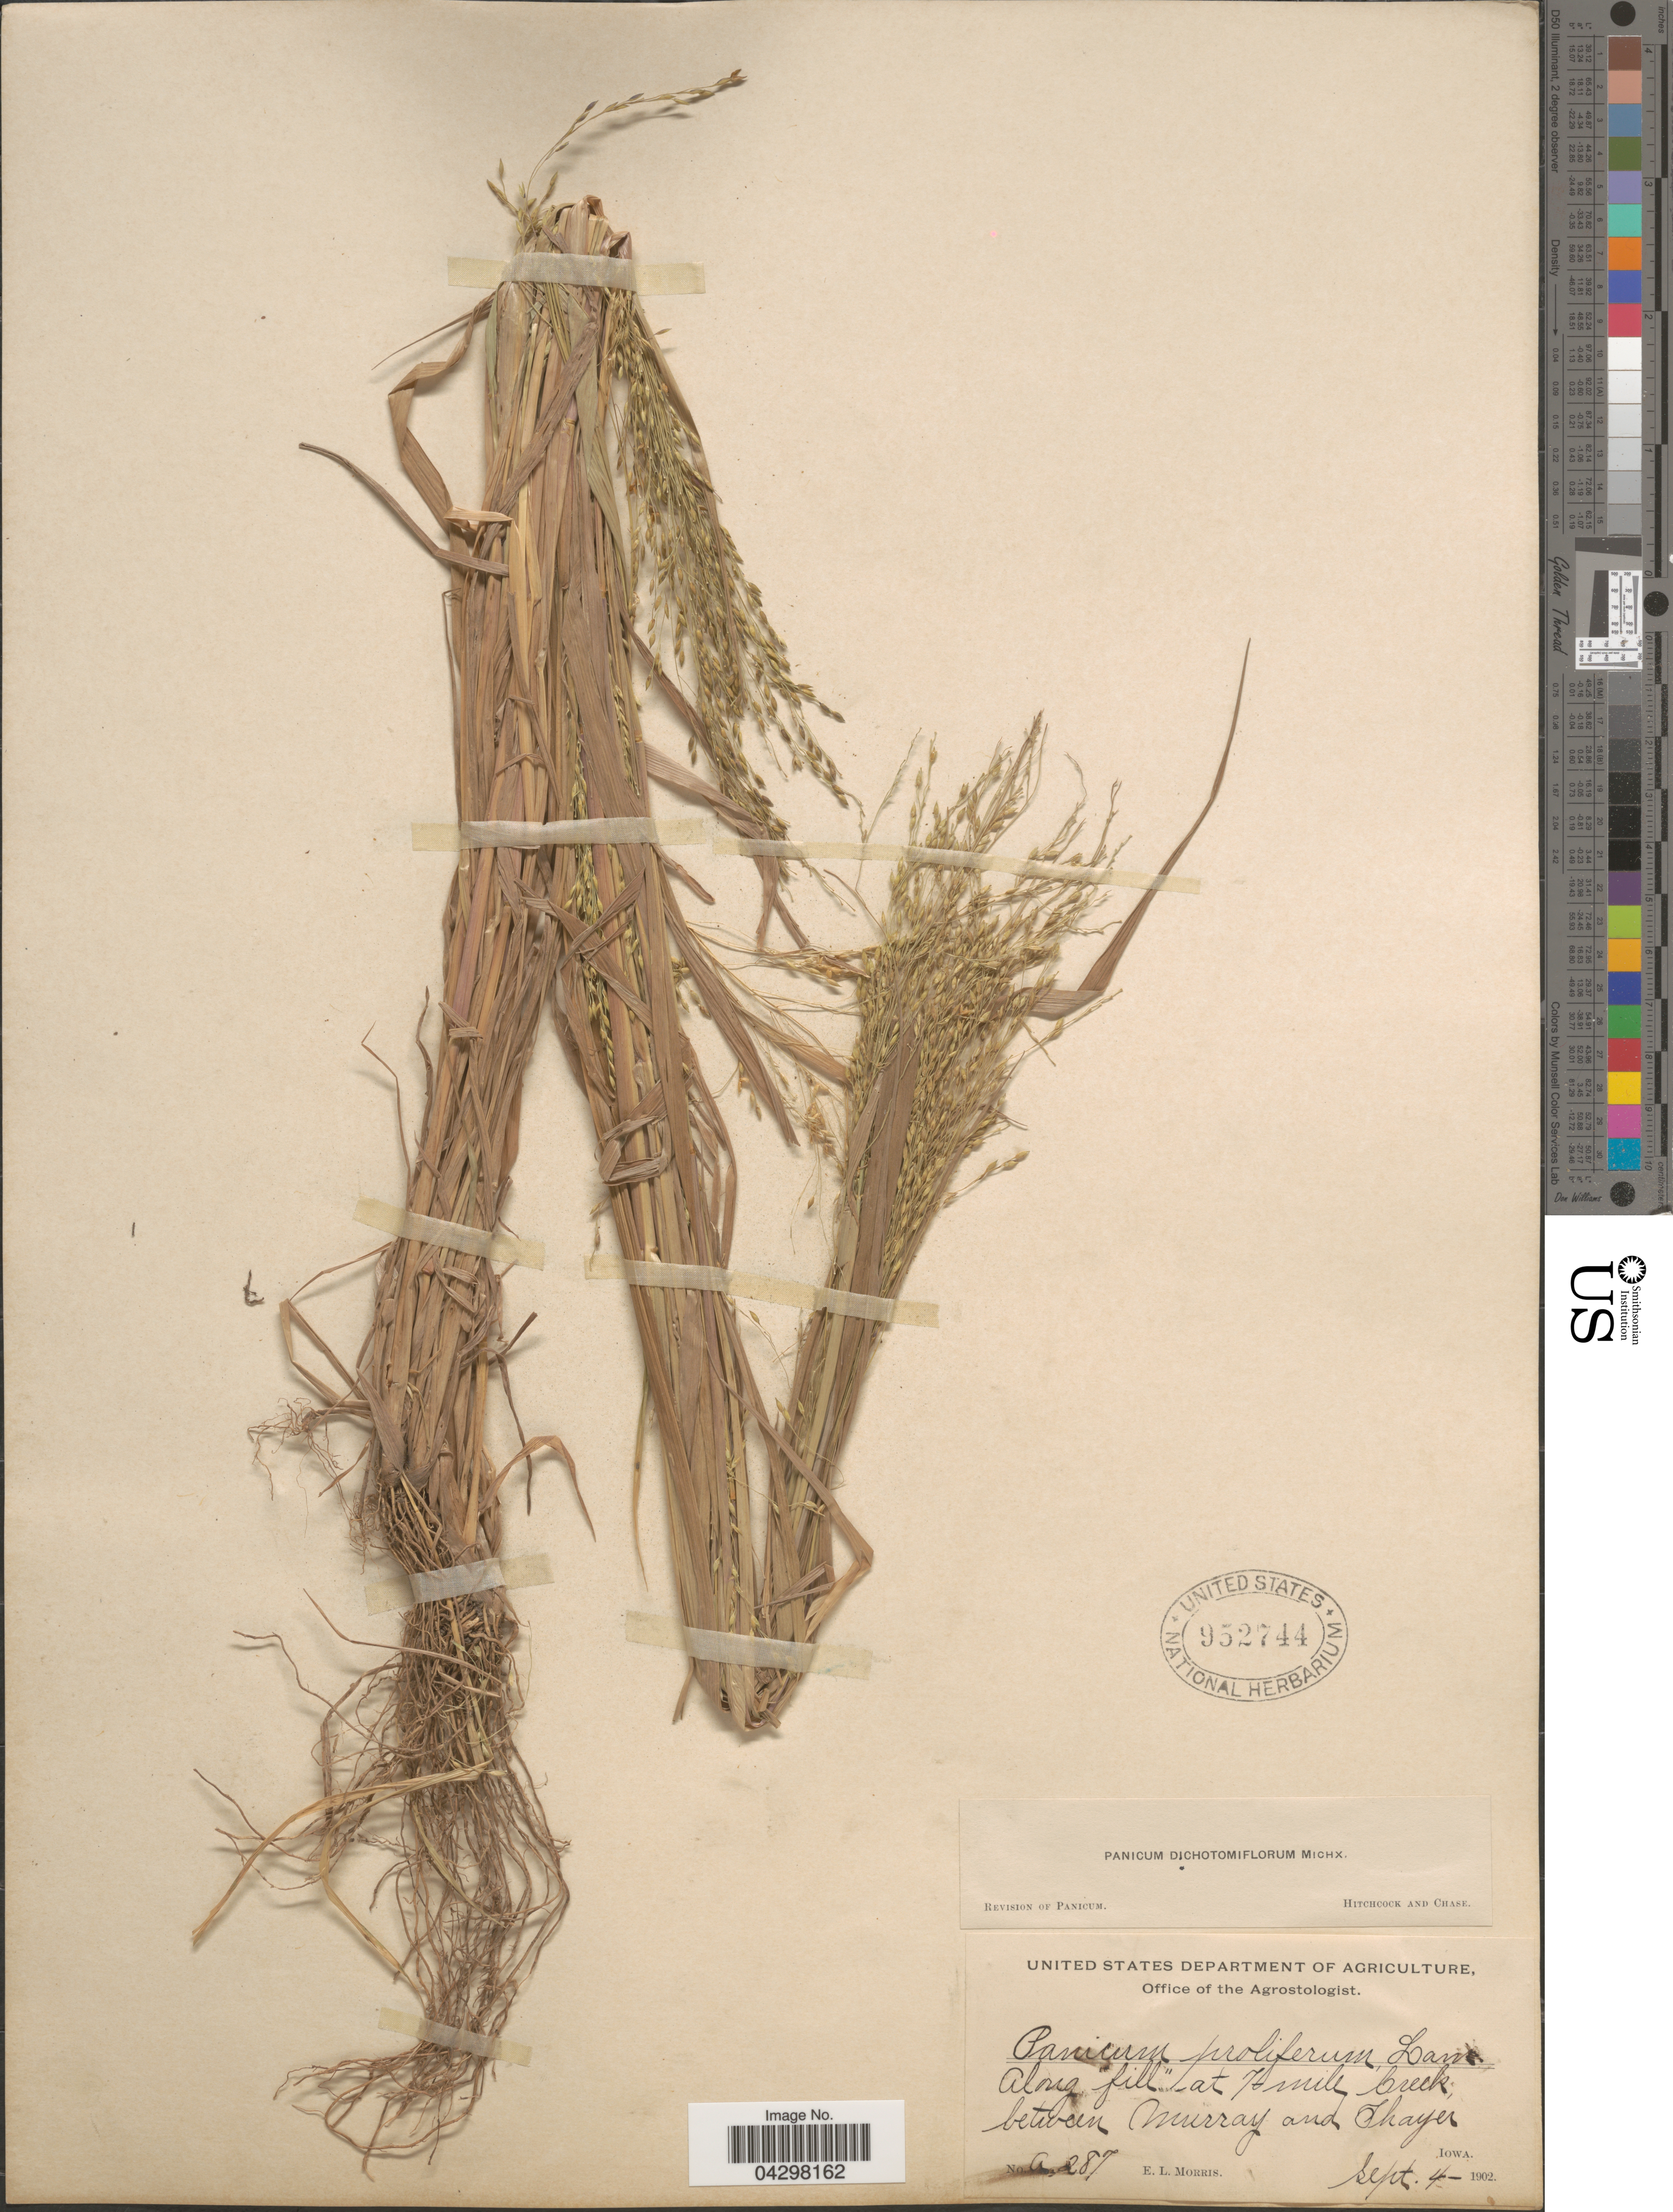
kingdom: Plantae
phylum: Tracheophyta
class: Liliopsida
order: Poales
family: Poaceae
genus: Panicum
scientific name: Panicum dichotomiflorum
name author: Michx.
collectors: E. Morris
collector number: A287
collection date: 1902-09-04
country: United States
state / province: Iowa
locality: Along "fill" at 7-mile Creek, between Murray and Thayer.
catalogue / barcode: US 952744